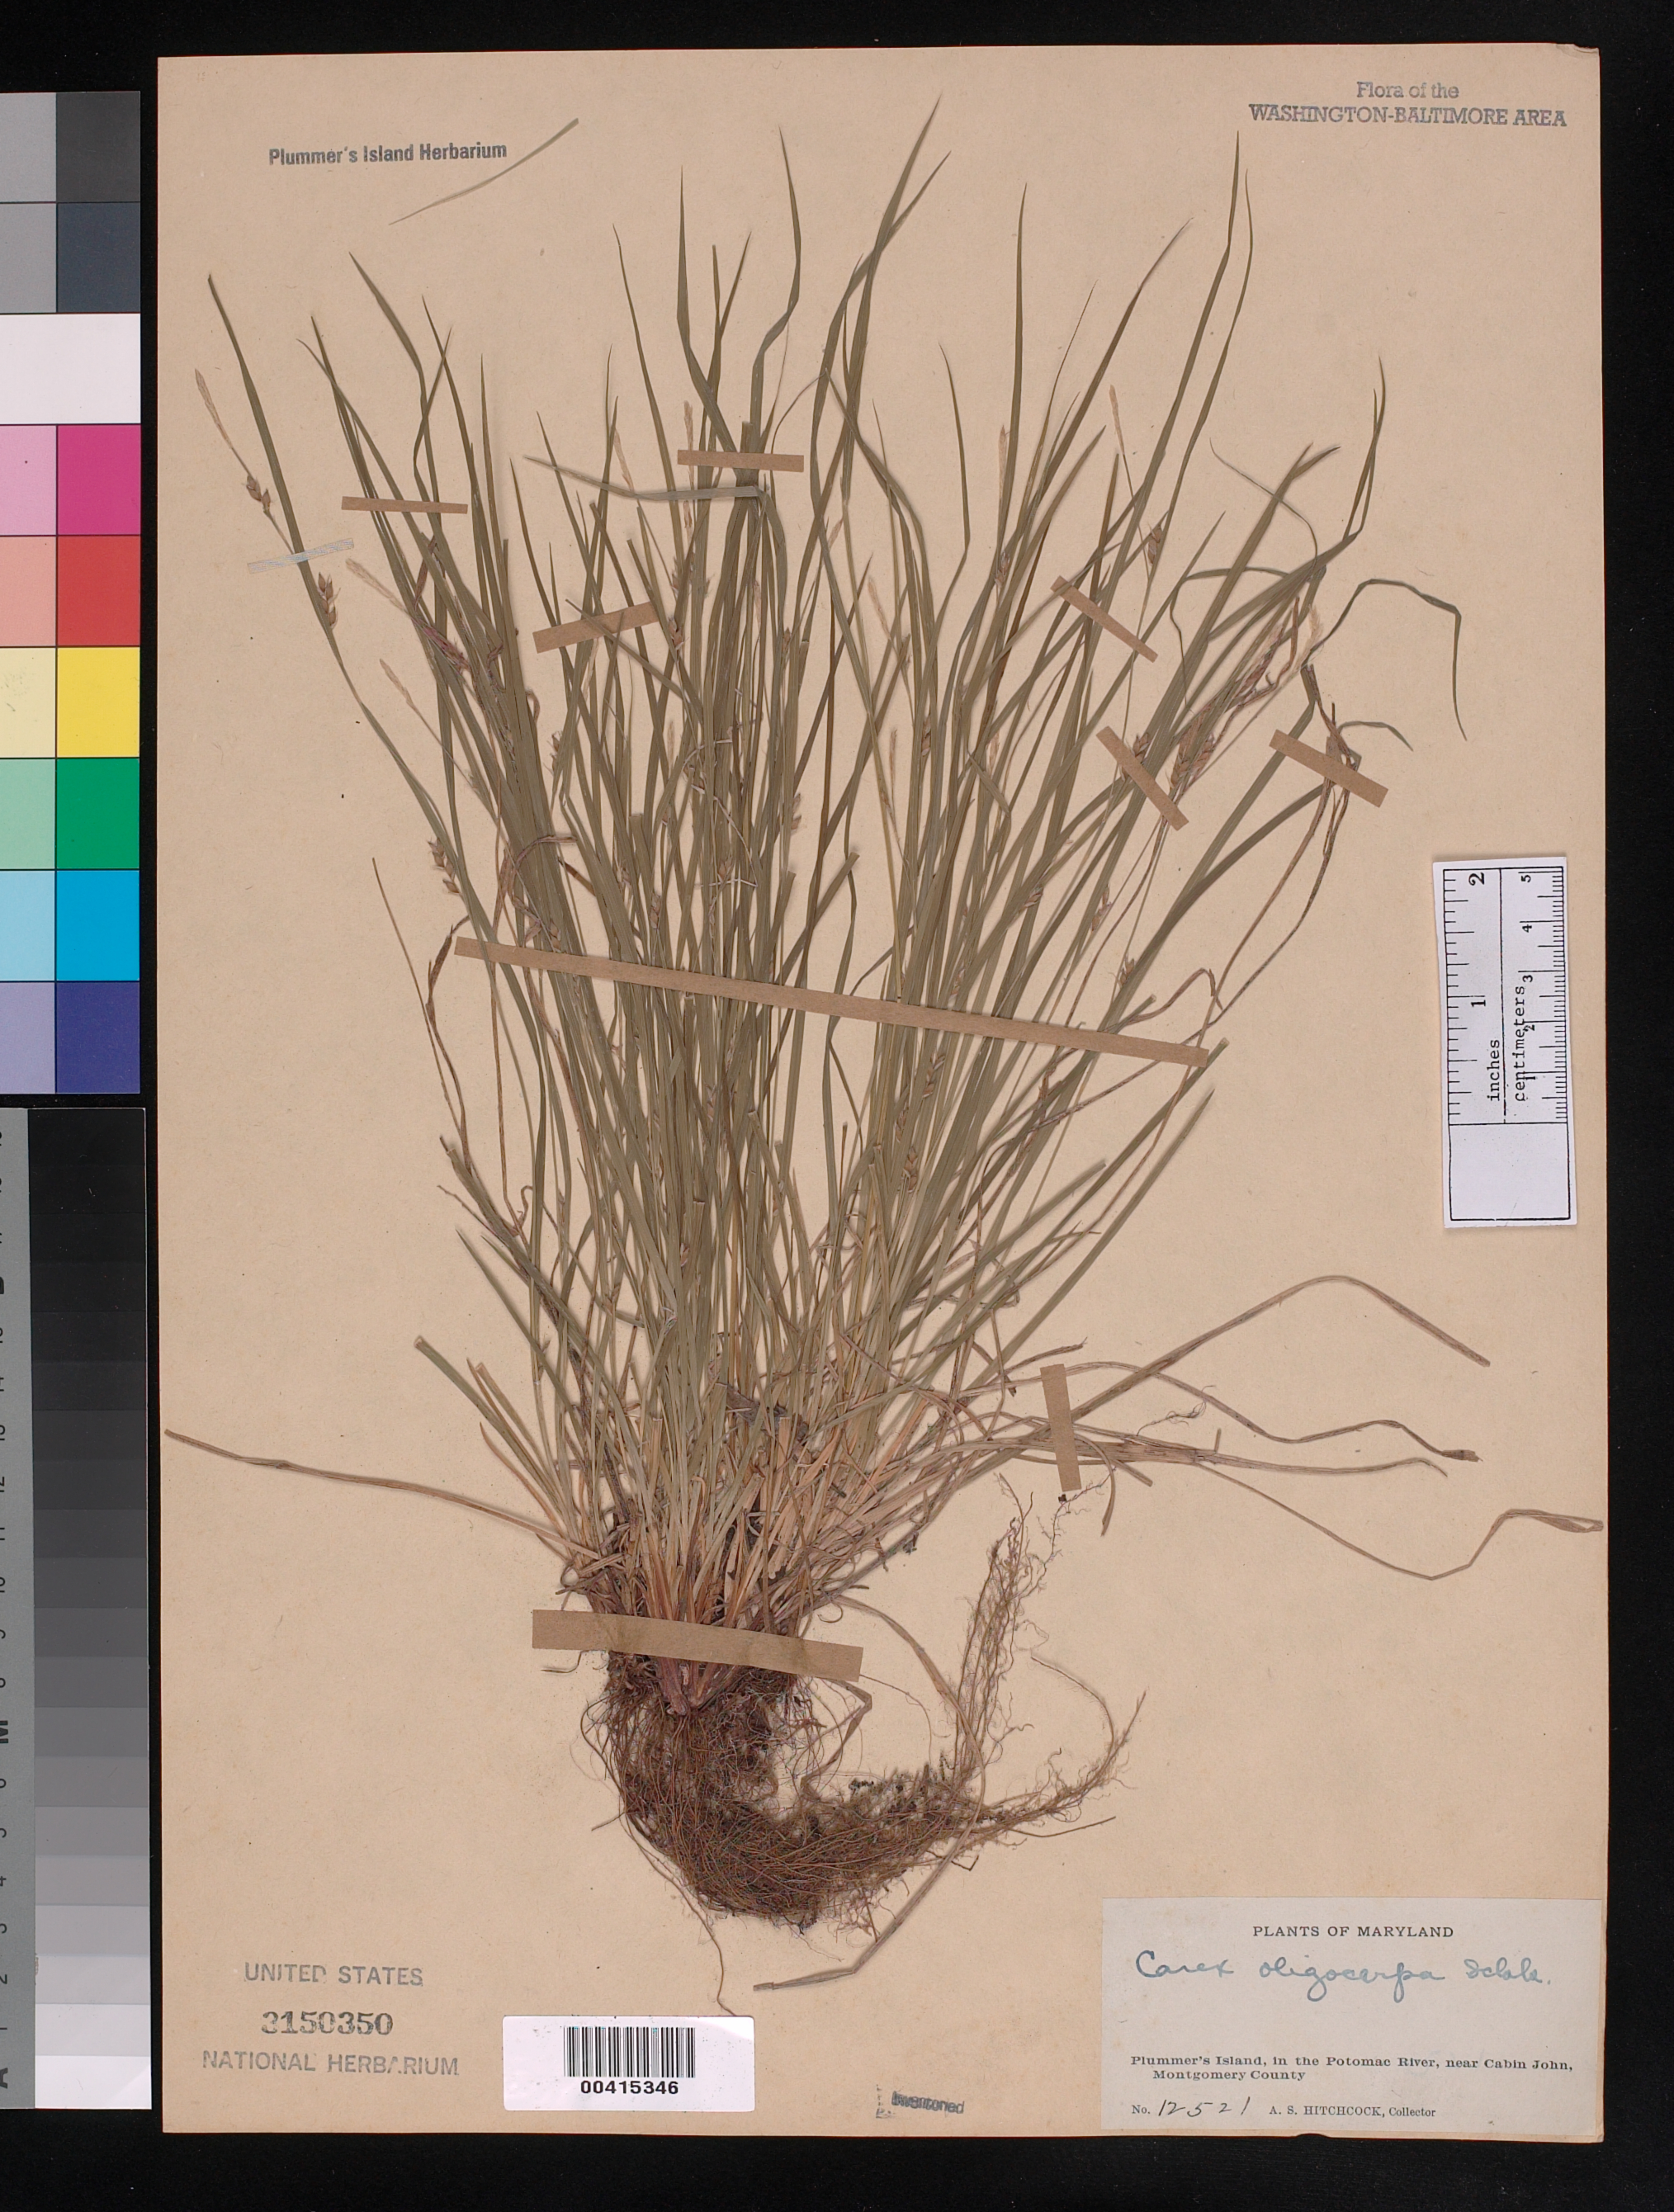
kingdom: Plantae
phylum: Tracheophyta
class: Liliopsida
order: Poales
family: Cyperaceae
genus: Carex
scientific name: Carex oligocarpa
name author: Willd.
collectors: E. P. Killip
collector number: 12521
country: United States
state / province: Maryland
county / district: Montgomery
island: Plummers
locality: Plummer's Island Plummers Island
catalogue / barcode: US 3150350